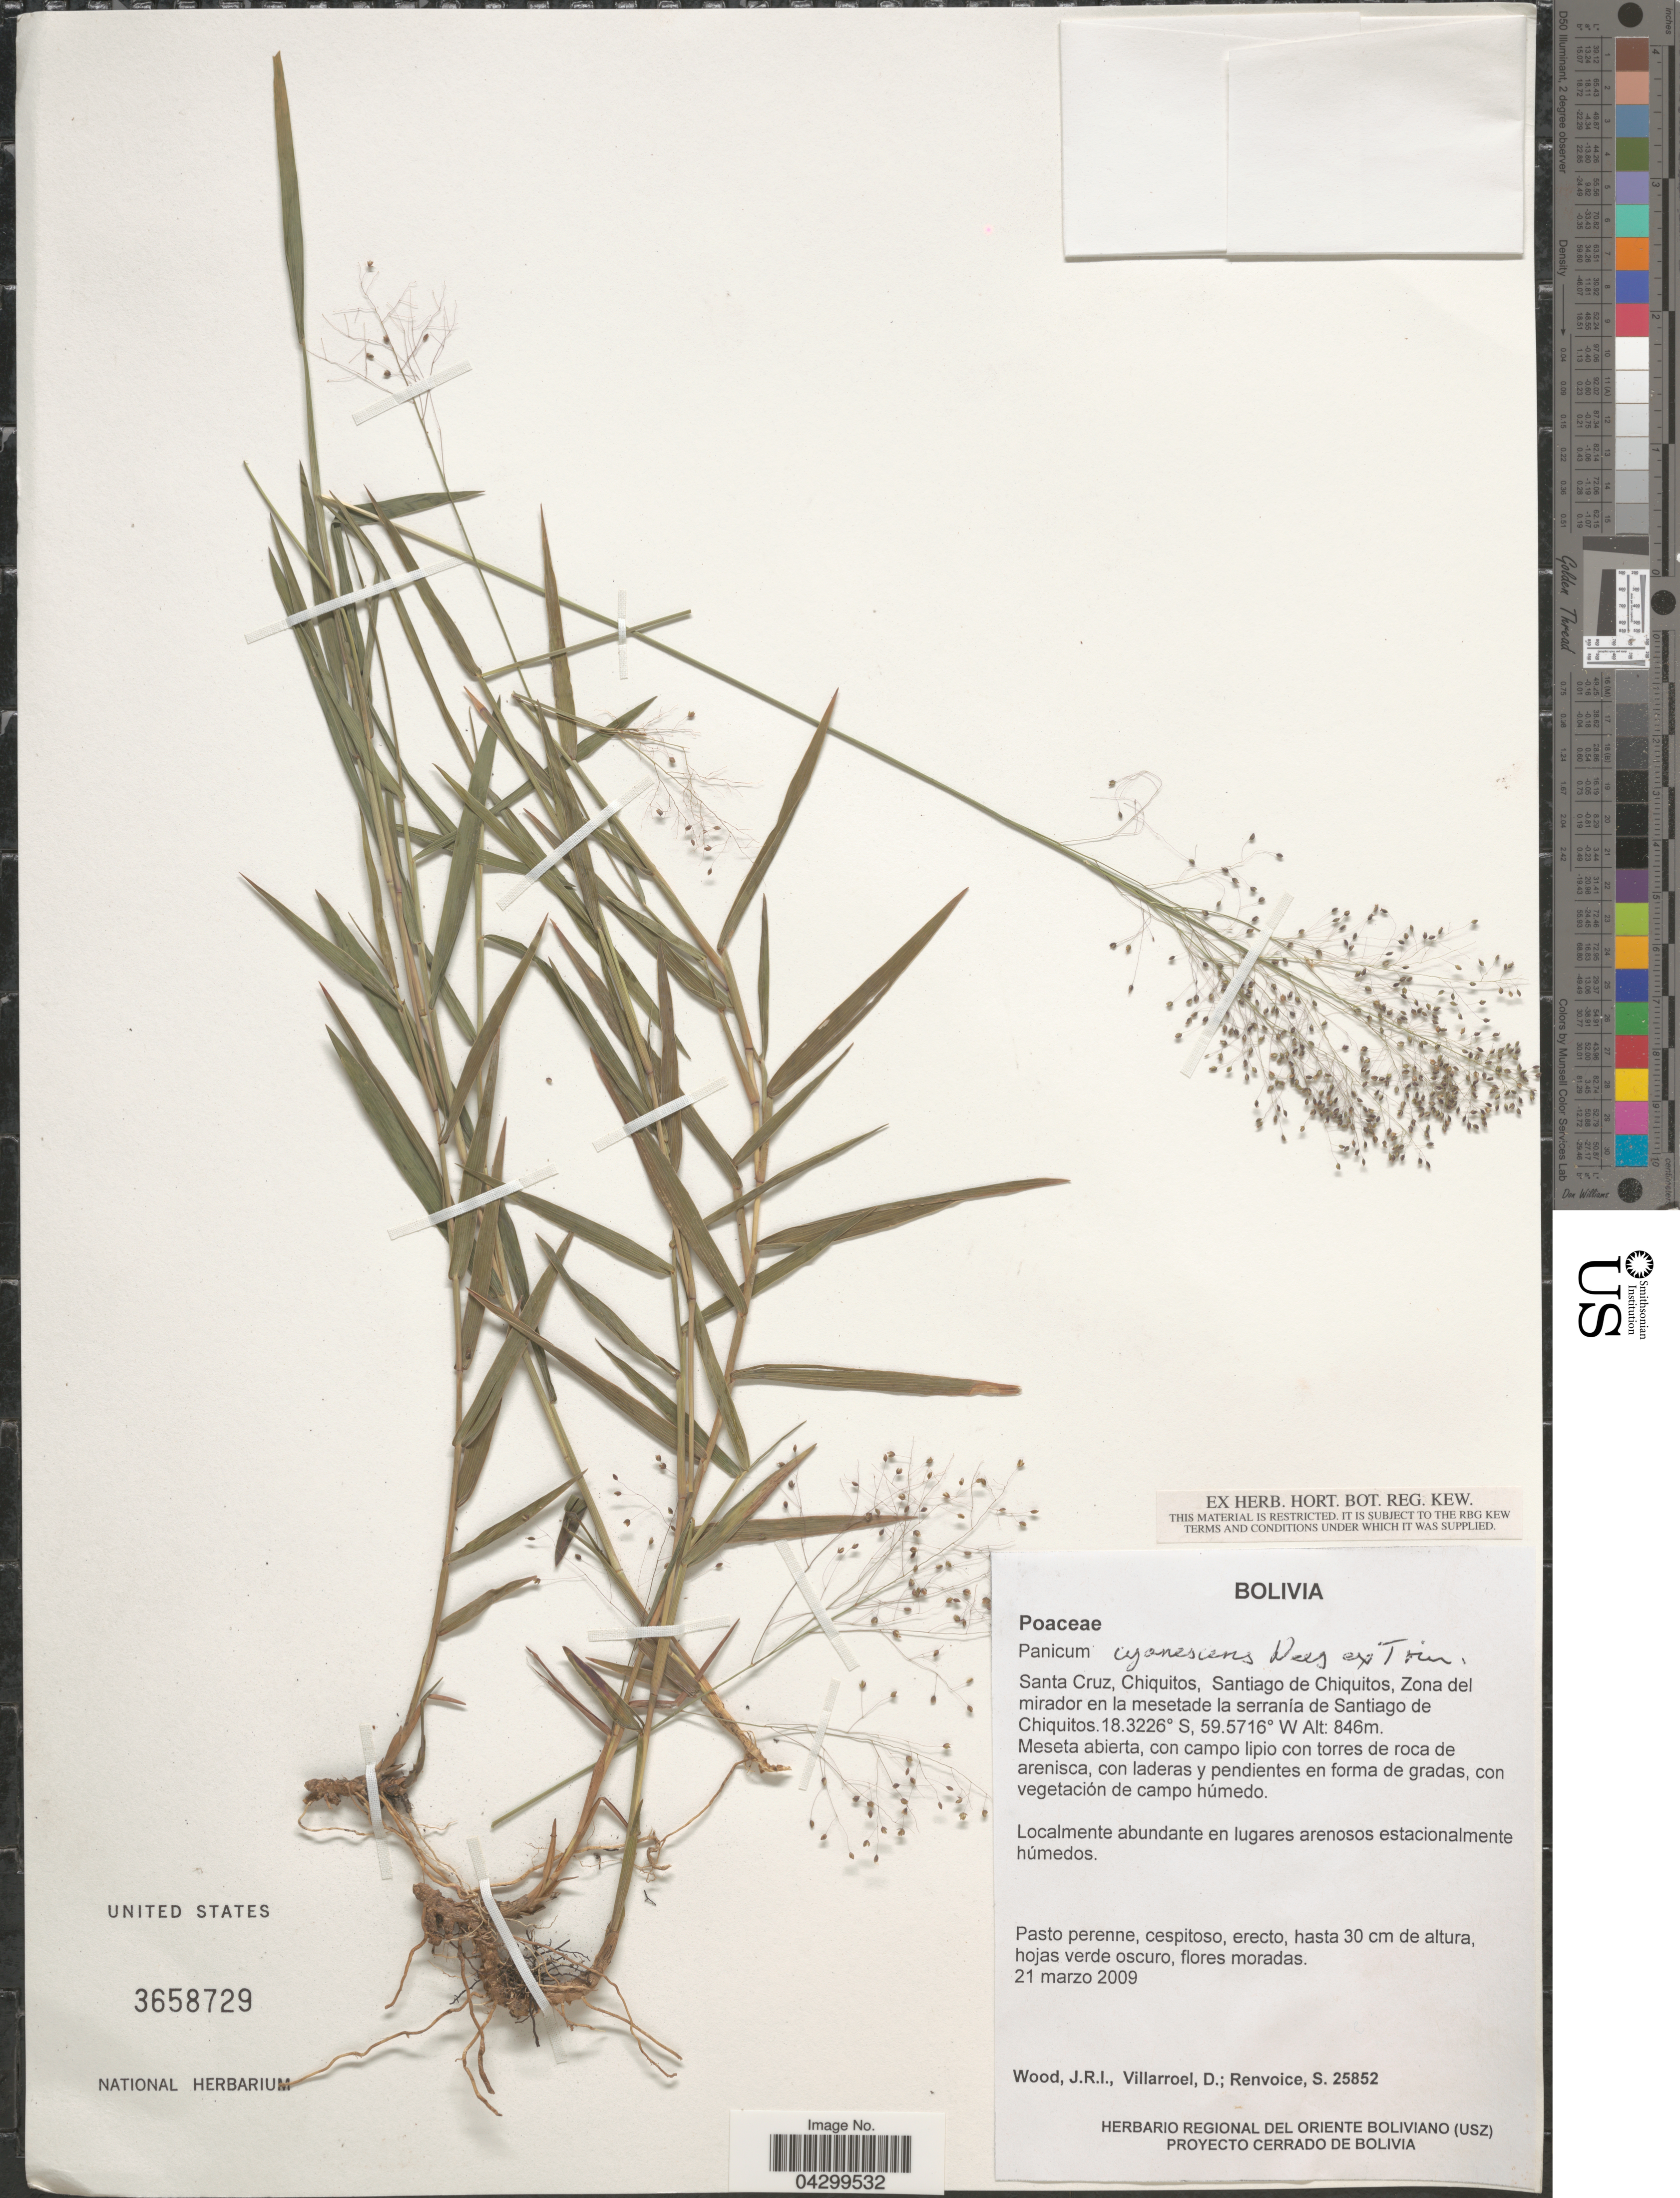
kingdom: Plantae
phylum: Tracheophyta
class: Liliopsida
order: Poales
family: Poaceae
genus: Panicum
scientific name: Panicum cayennense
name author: Lam.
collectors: J. R. I. Wood, D. Villarroel & S. Renvoice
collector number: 25852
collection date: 2009-03-21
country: Bolivia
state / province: Santa Cruz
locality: Chiquitos, Santiago de Chiquitos, Zona del mirador en la mesetade la serrania de Santiago de Chiquitos.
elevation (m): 846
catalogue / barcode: US 3658729